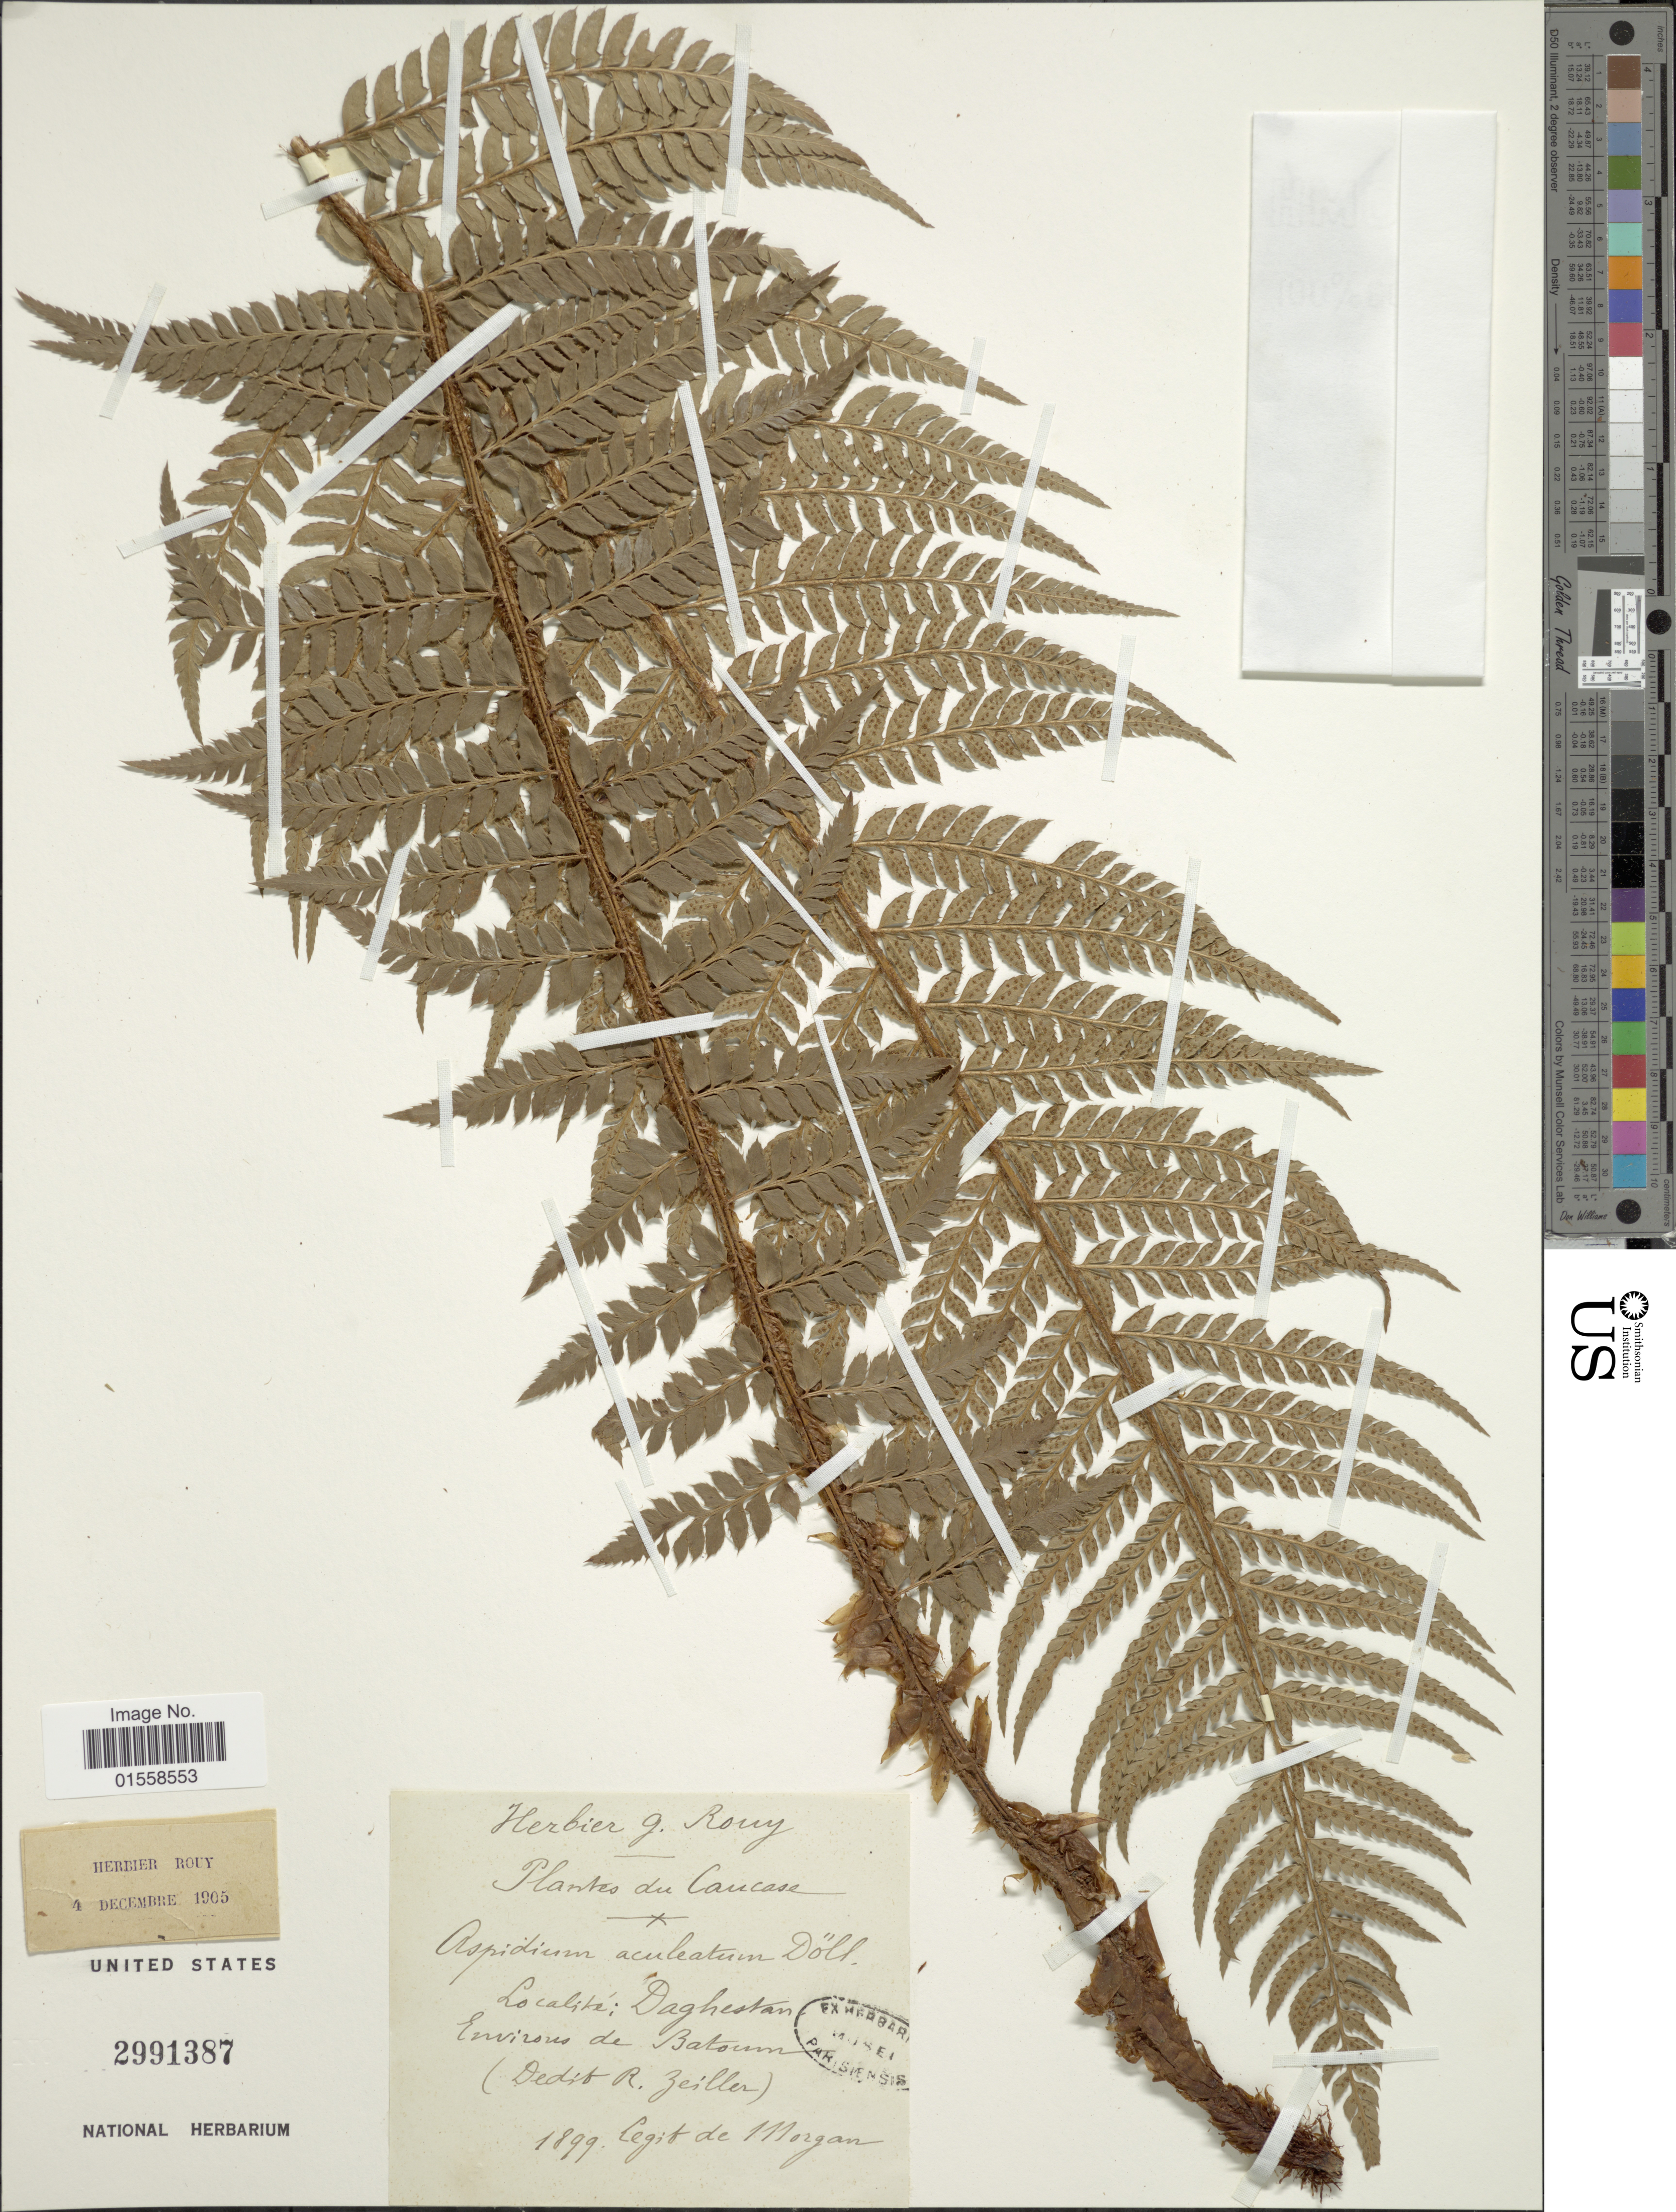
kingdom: Plantae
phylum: Tracheophyta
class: Polypodiopsida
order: Polypodiales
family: Dryopteridaceae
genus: Polystichum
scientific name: Polystichum aculeatum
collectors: -. Morgan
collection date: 1899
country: Russian Federation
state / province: Dagestan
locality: Caucase, Daghestan, Environs de Batoum.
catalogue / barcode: US 2991387